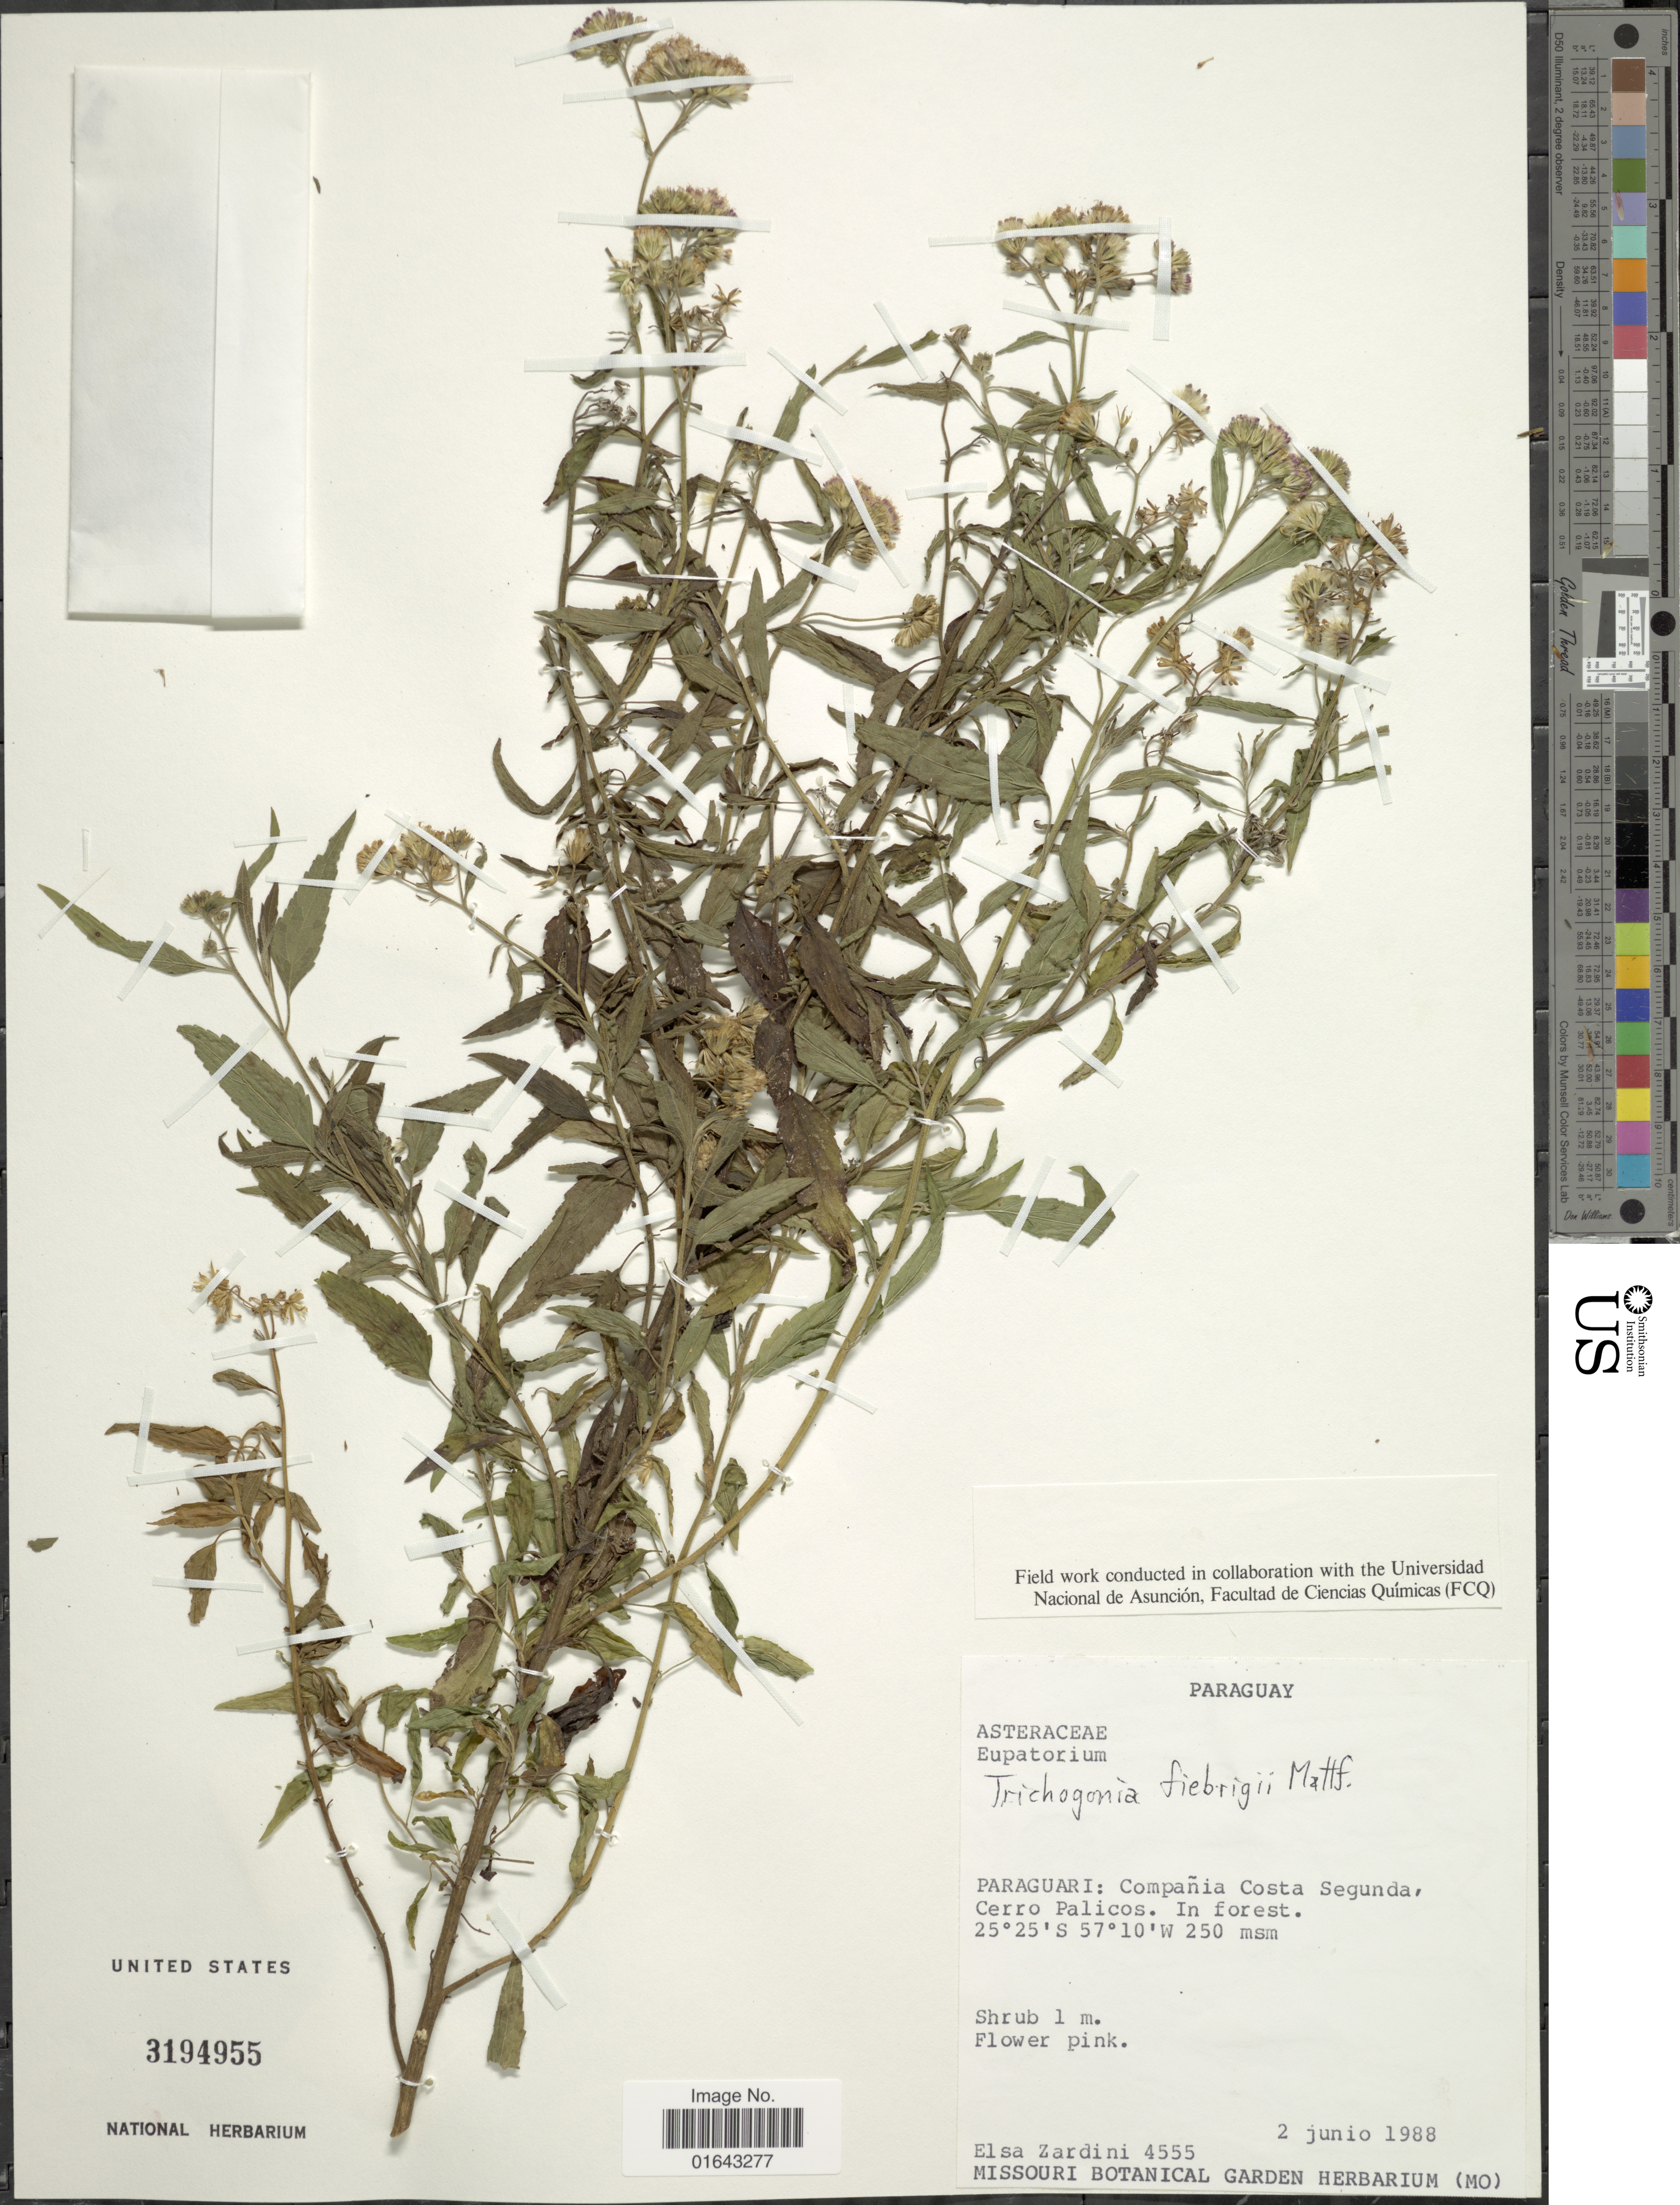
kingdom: Plantae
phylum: Tracheophyta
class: Magnoliopsida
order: Asterales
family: Asteraceae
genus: Trichogonia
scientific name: Trichogonia fiebrigii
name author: Mattf. in Pilg.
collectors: E. M. Zardini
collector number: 4555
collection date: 1988-06-02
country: Paraguay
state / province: Paraguari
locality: Paraguari: Compañia Costa Segunda, Cerro Palicos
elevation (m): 250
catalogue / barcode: US 3194955